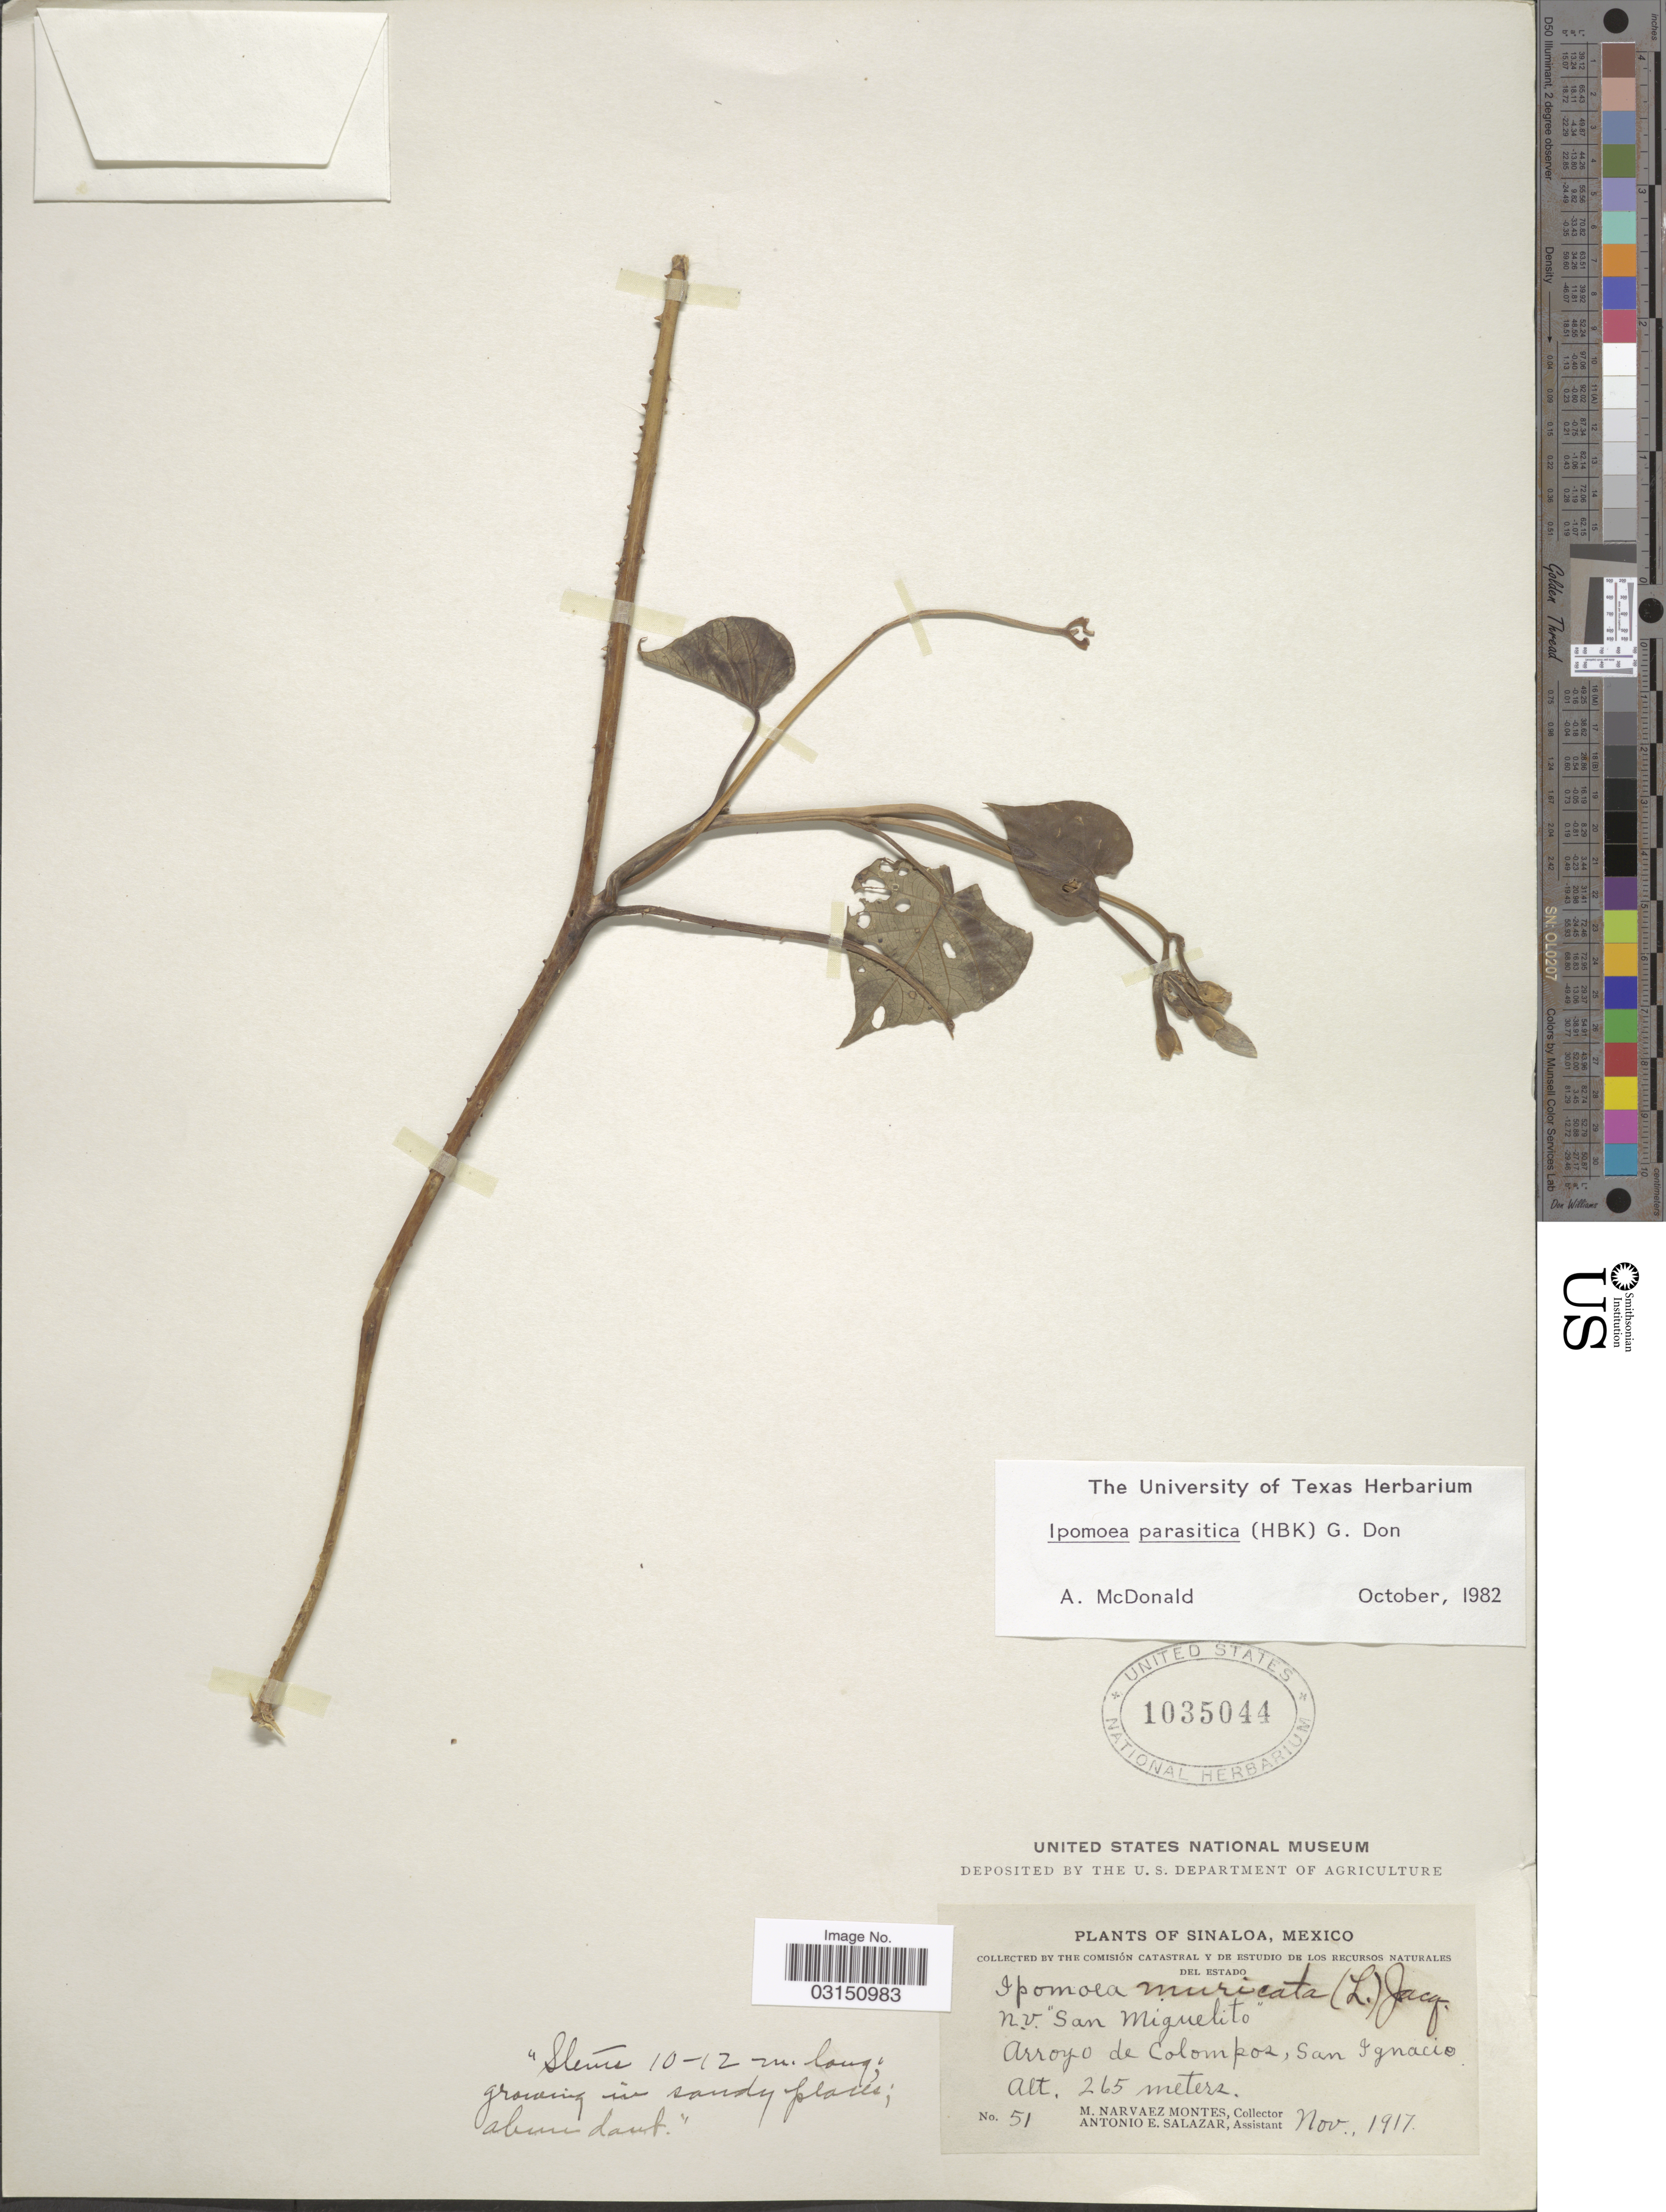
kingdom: Plantae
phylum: Tracheophyta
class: Magnoliopsida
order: Solanales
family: Convolvulaceae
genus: Ipomoea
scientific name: Ipomoea parasitica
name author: (Kunth) G. Don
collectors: M. Narvaez M. & A. E. Salazar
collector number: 51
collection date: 1917-11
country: Mexico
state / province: Sinaloa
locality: Arroyo de Colompos, San Ignacio.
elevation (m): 265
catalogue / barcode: US 1035044